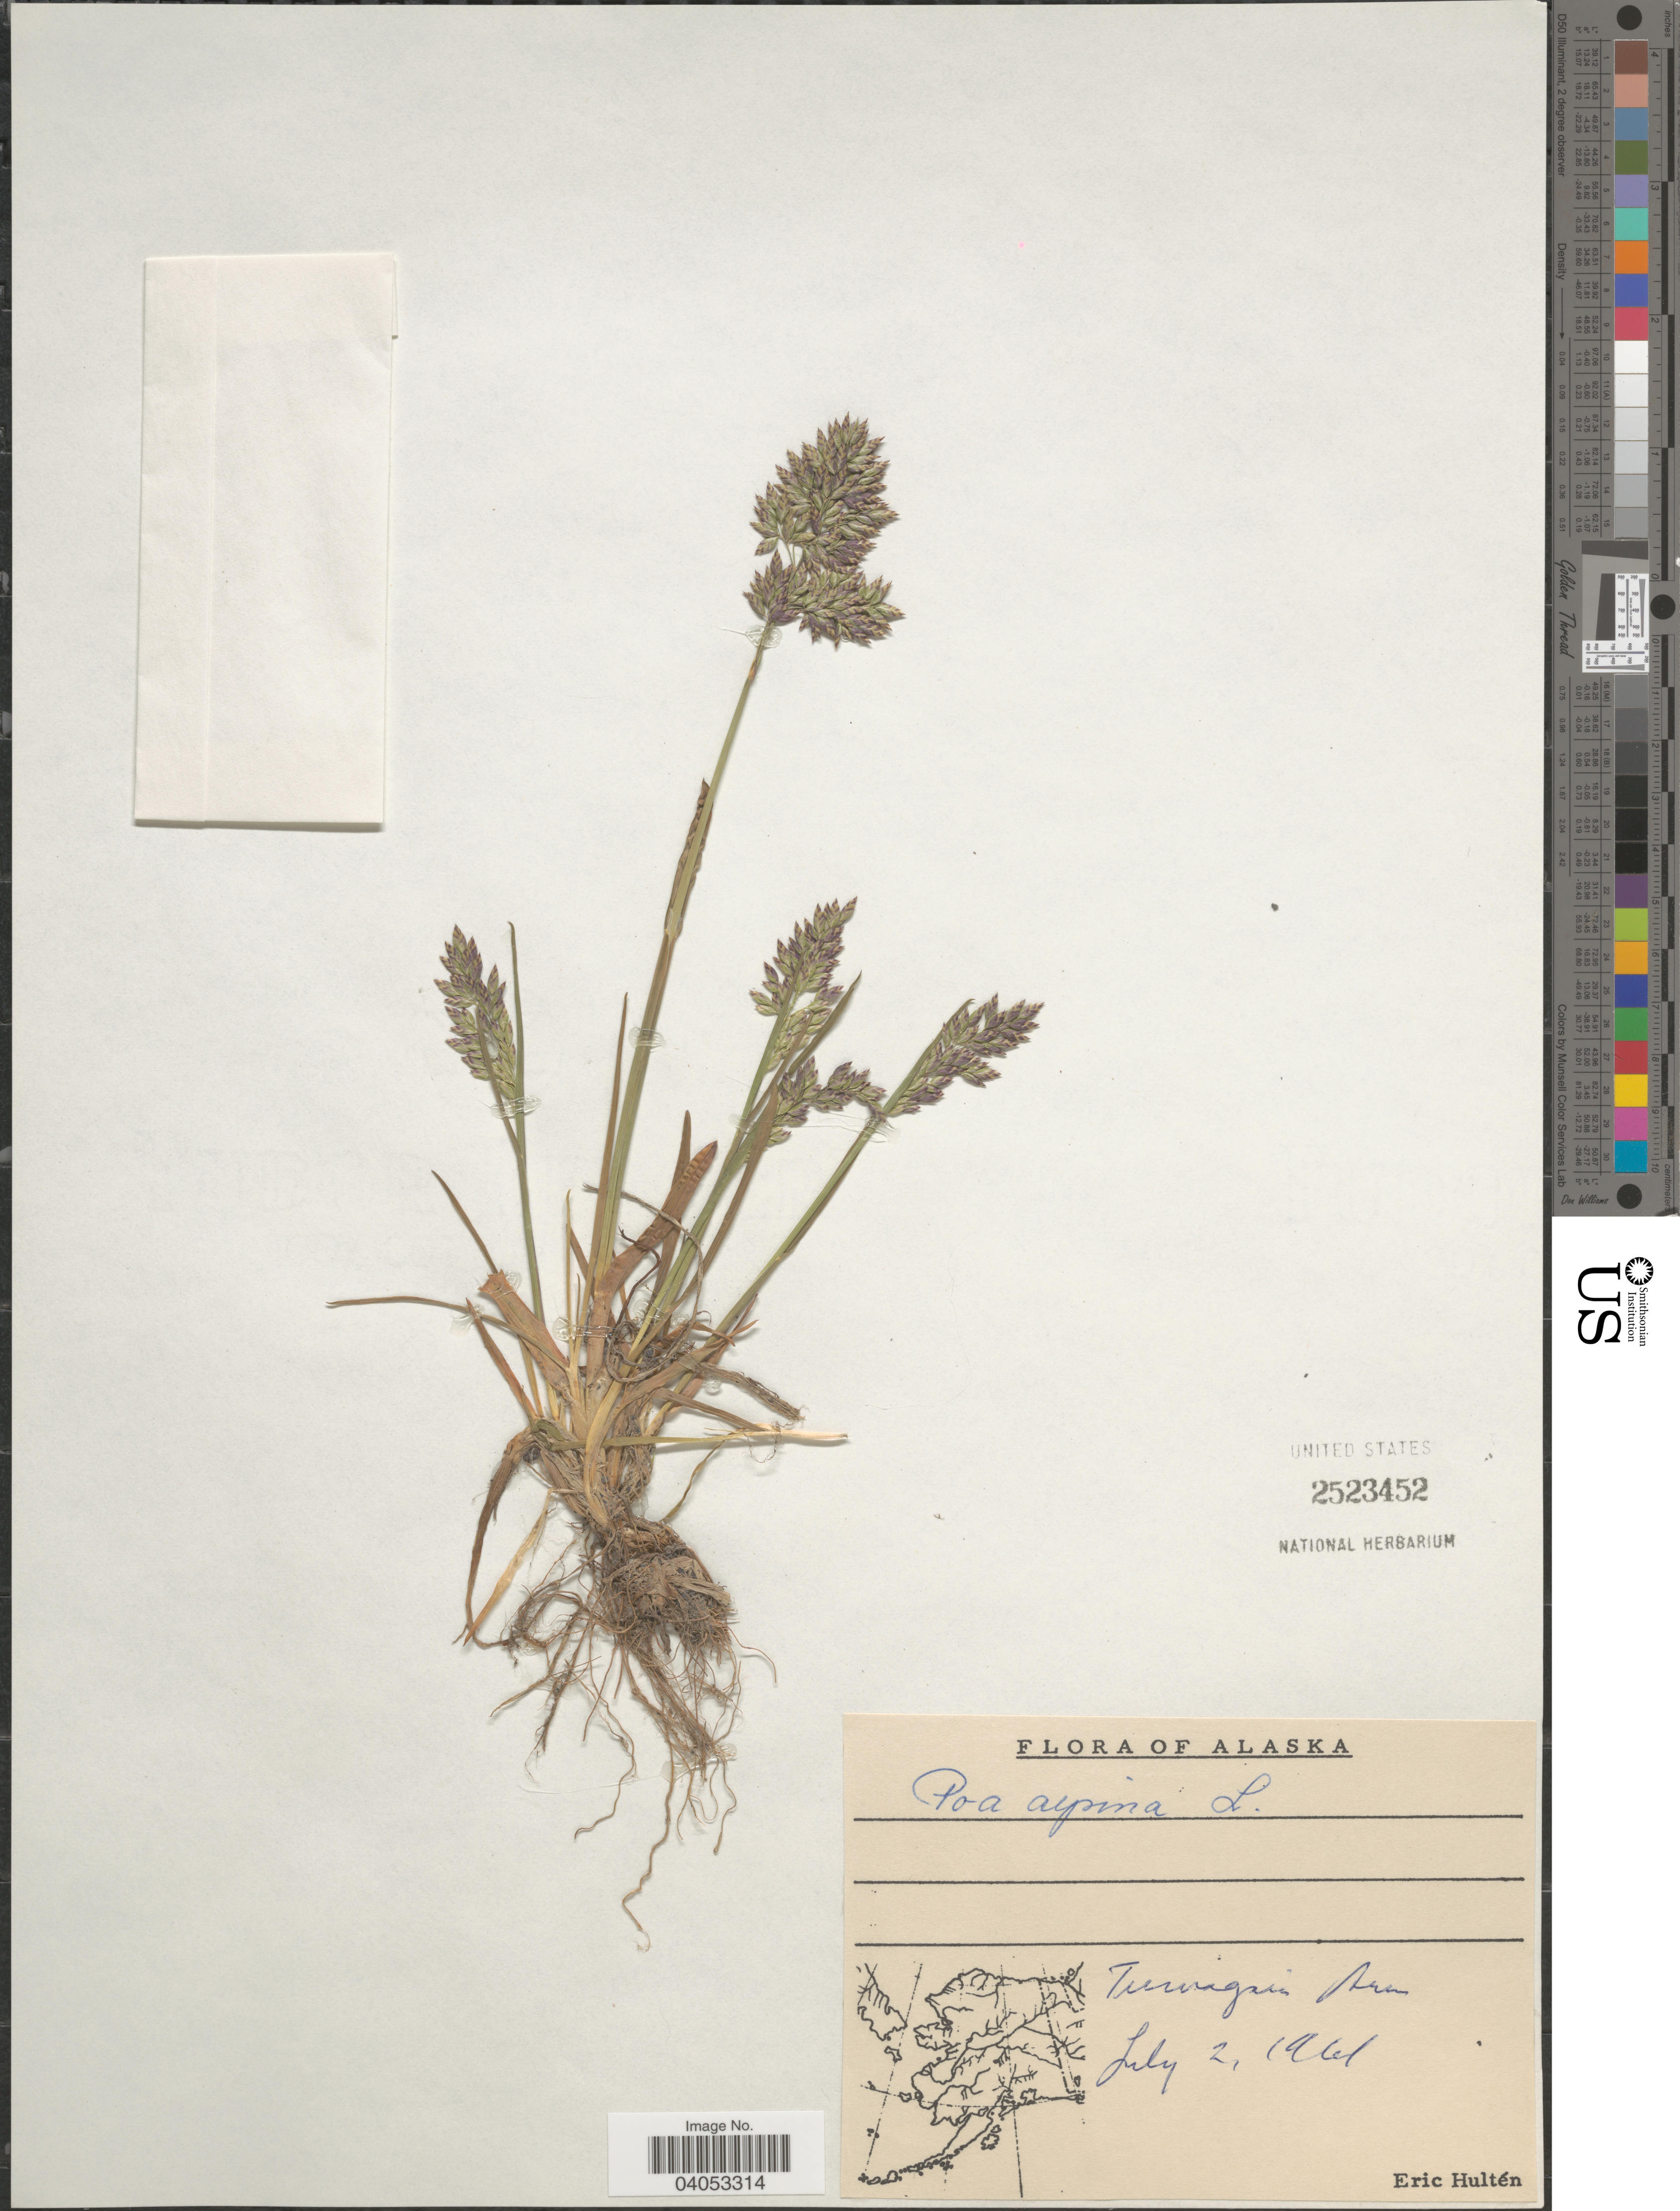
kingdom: Plantae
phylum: Tracheophyta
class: Liliopsida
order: Poales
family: Poaceae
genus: Poa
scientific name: Poa alpina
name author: L.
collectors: E. G. Hultén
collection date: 1961-07-02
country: United States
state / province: Alaska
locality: Turnagain Arm.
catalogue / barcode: US 2523452